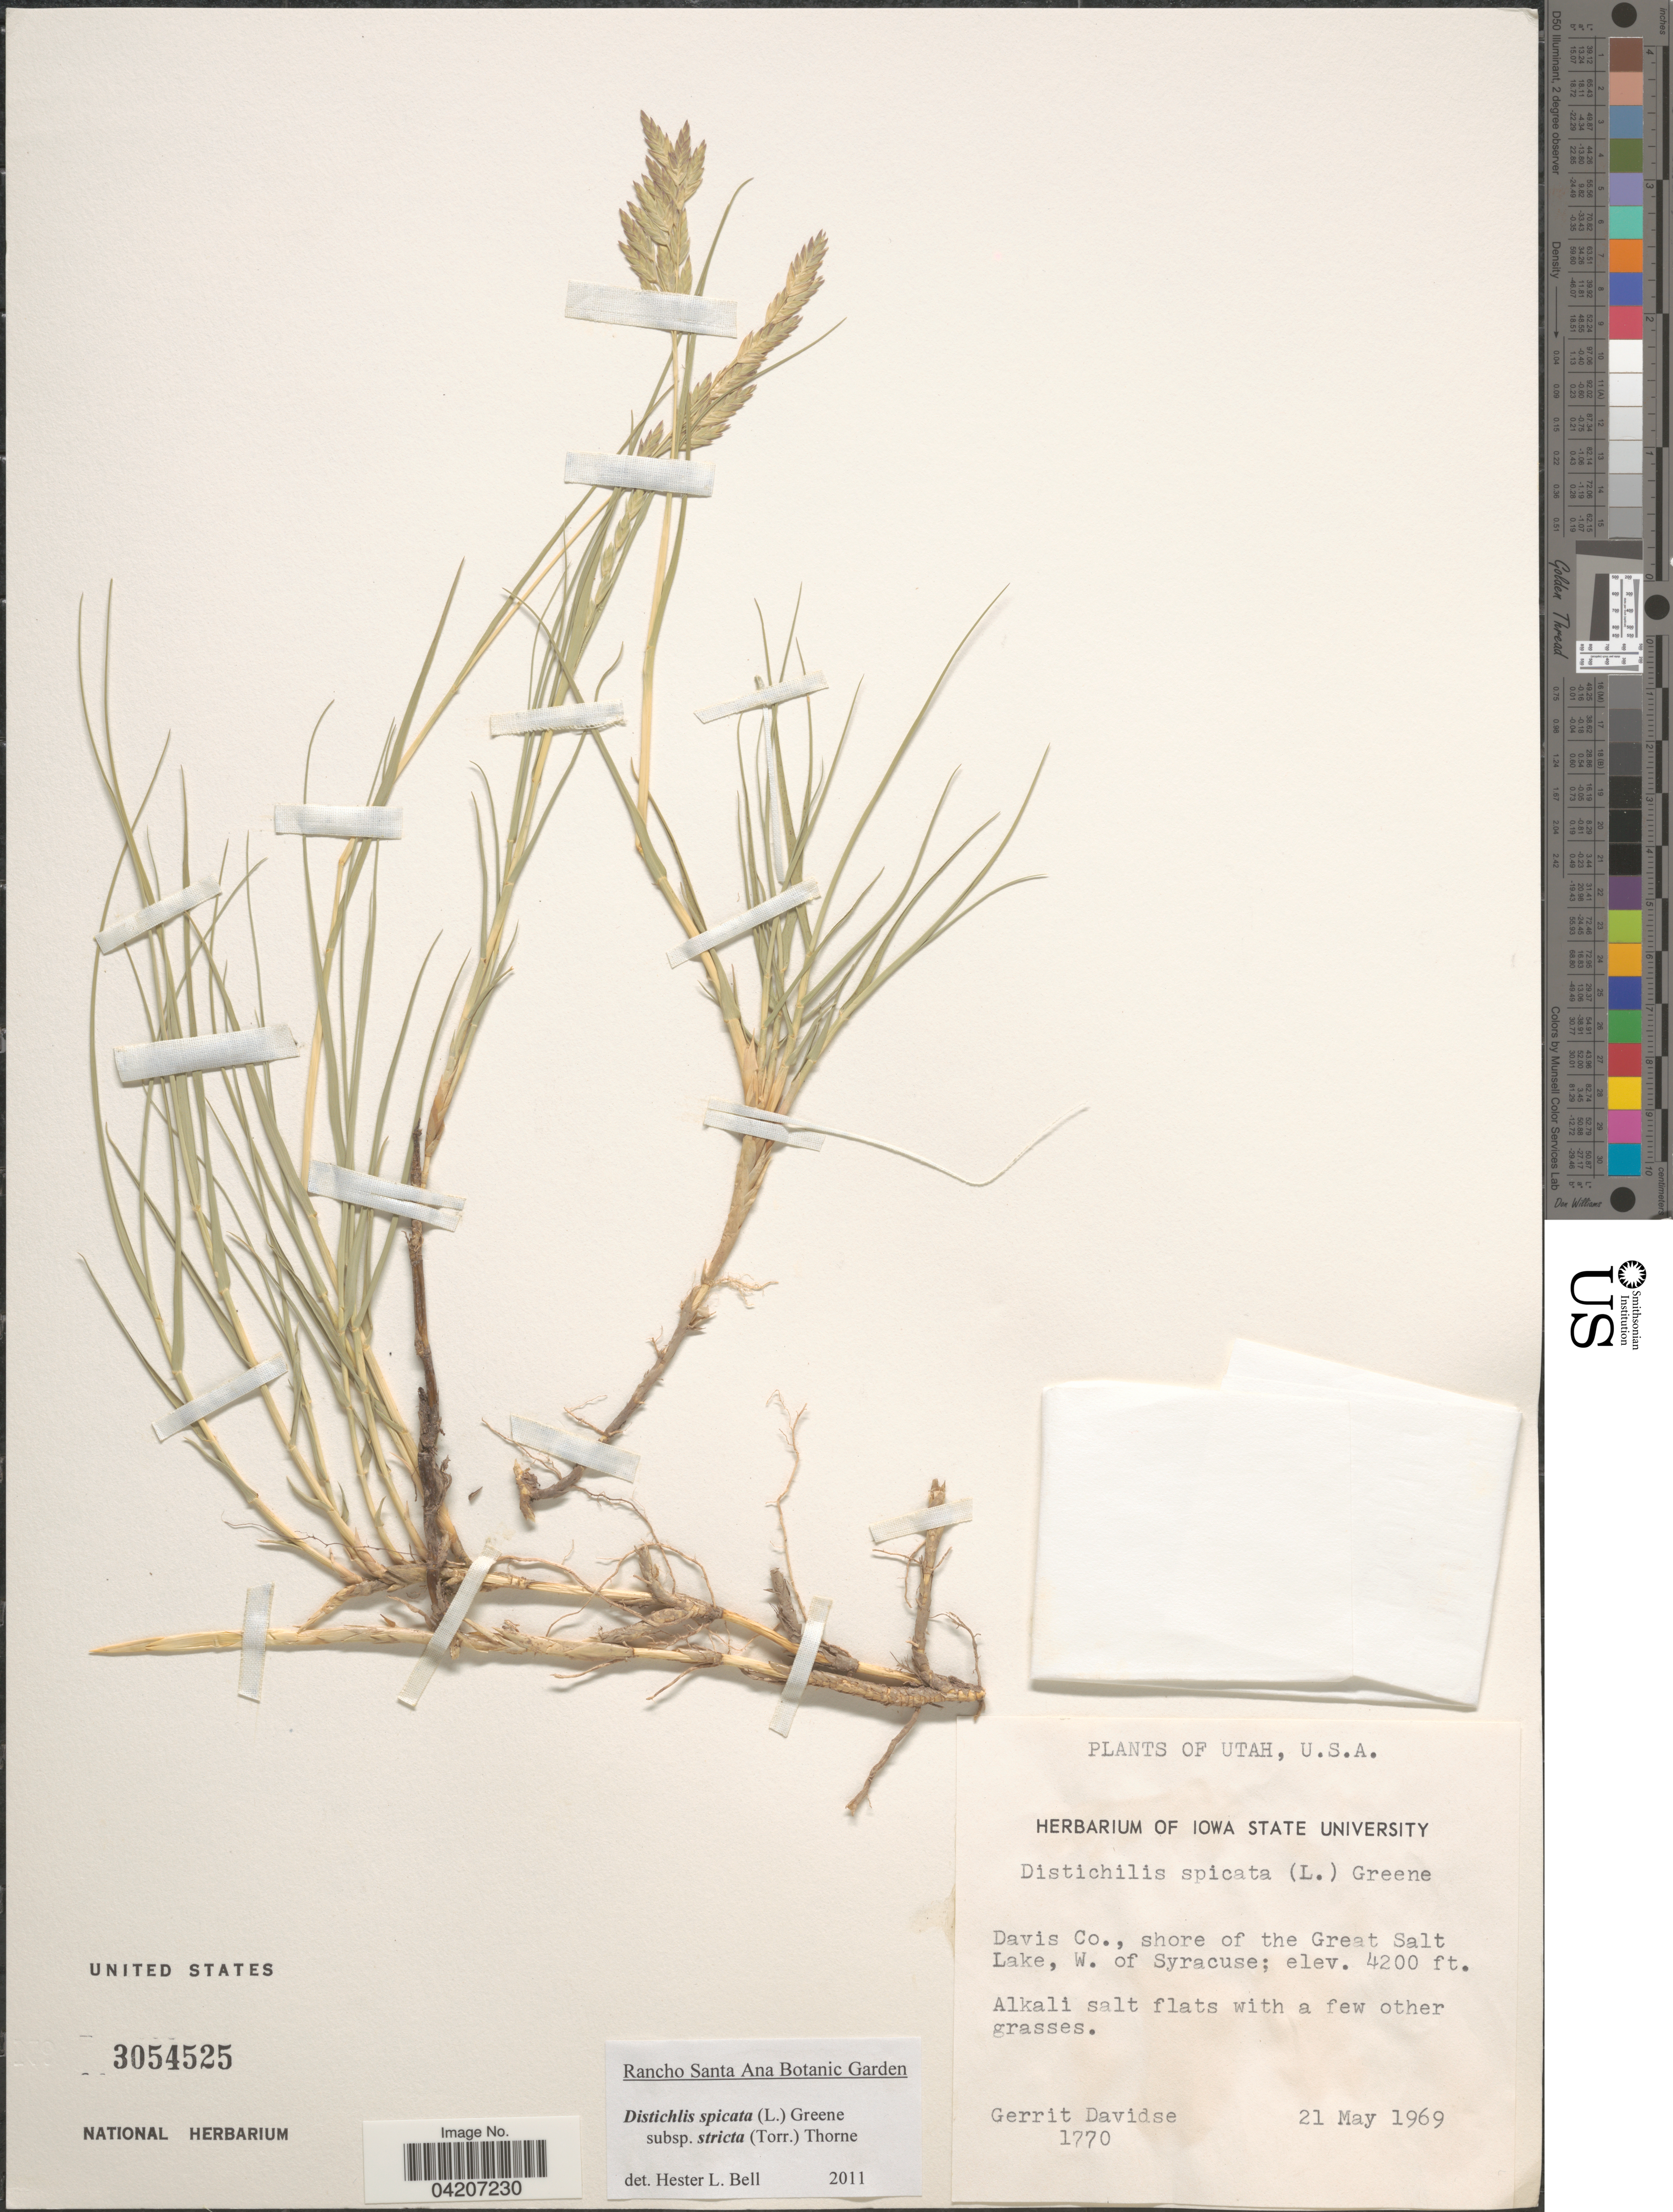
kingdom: Plantae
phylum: Tracheophyta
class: Liliopsida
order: Poales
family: Poaceae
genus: Distichlis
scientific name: Distichlis spicata subsp. stricta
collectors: G. Davidse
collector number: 1770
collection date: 1969-05-21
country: United States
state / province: Utah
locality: Davis Co., shore of the Great Salt Lake, W. of Syracuse.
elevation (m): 1280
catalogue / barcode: US 3054525